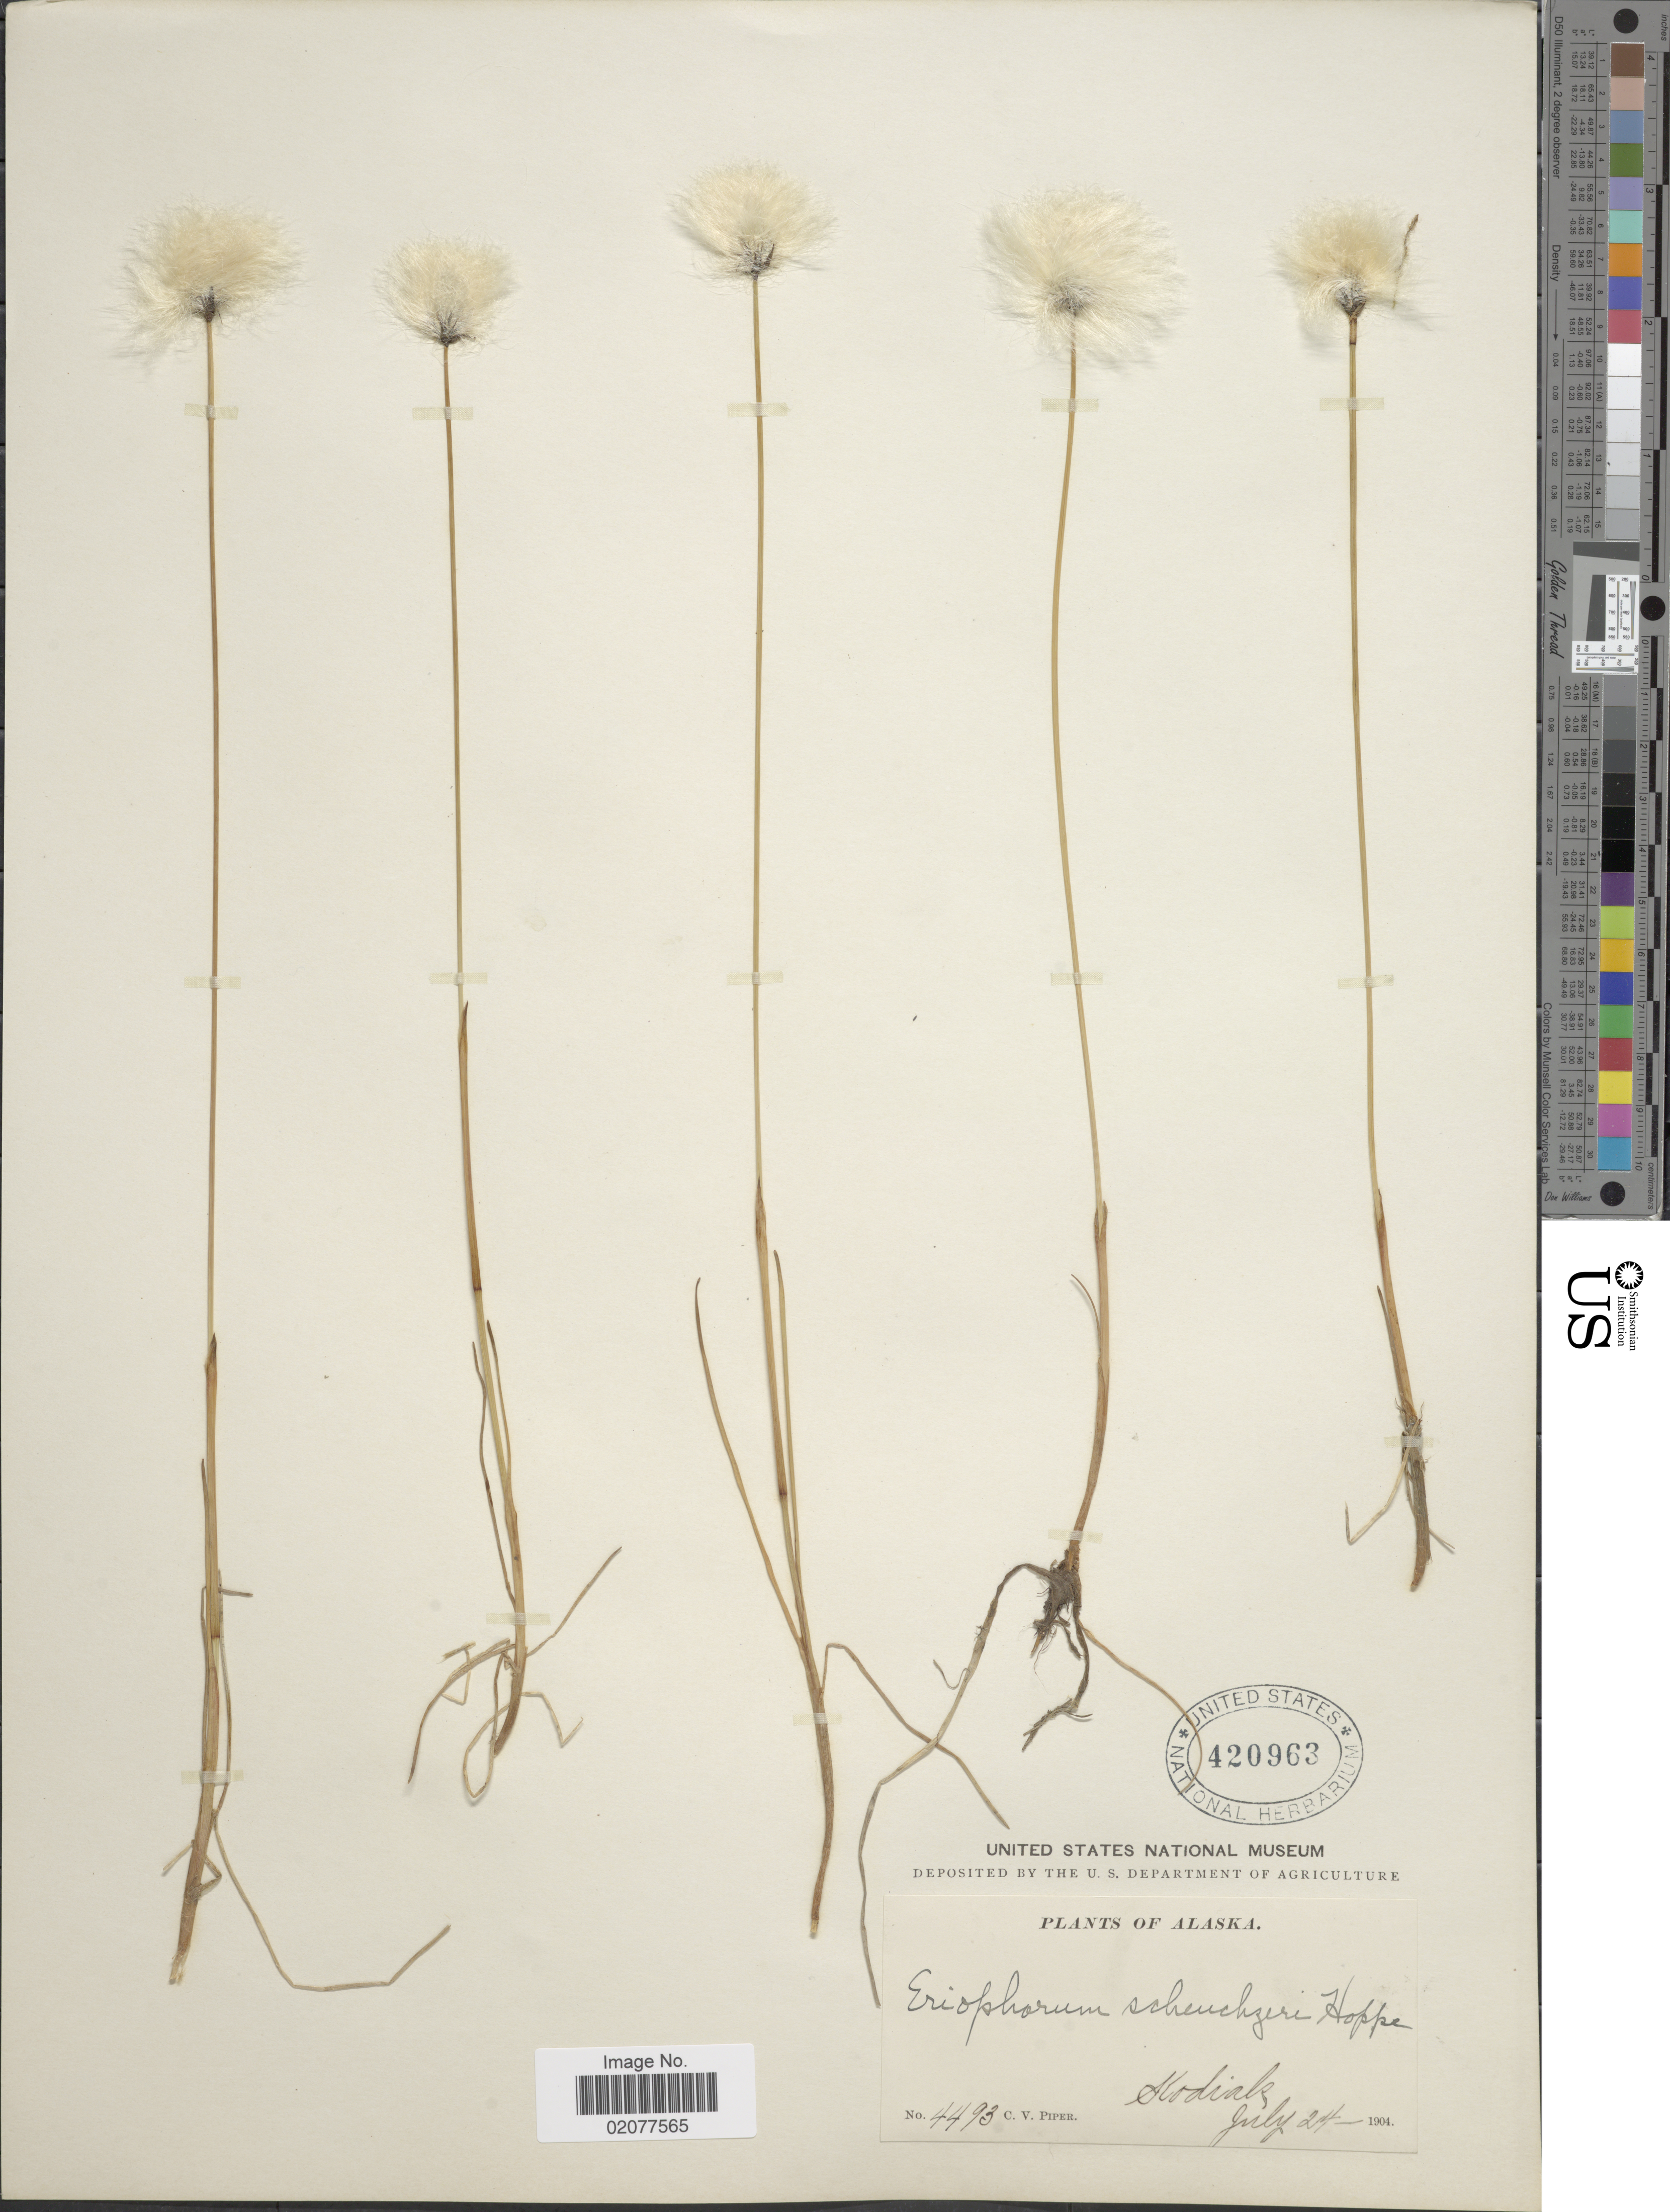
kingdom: Plantae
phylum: Tracheophyta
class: Liliopsida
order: Poales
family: Cyperaceae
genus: Eriophorum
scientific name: Eriophorum scheuchzeri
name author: Hoppe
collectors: C. V. Piper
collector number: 4493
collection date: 1904-07-24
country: United States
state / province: Alaska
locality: Alaska. Kodiak.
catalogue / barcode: US 420963